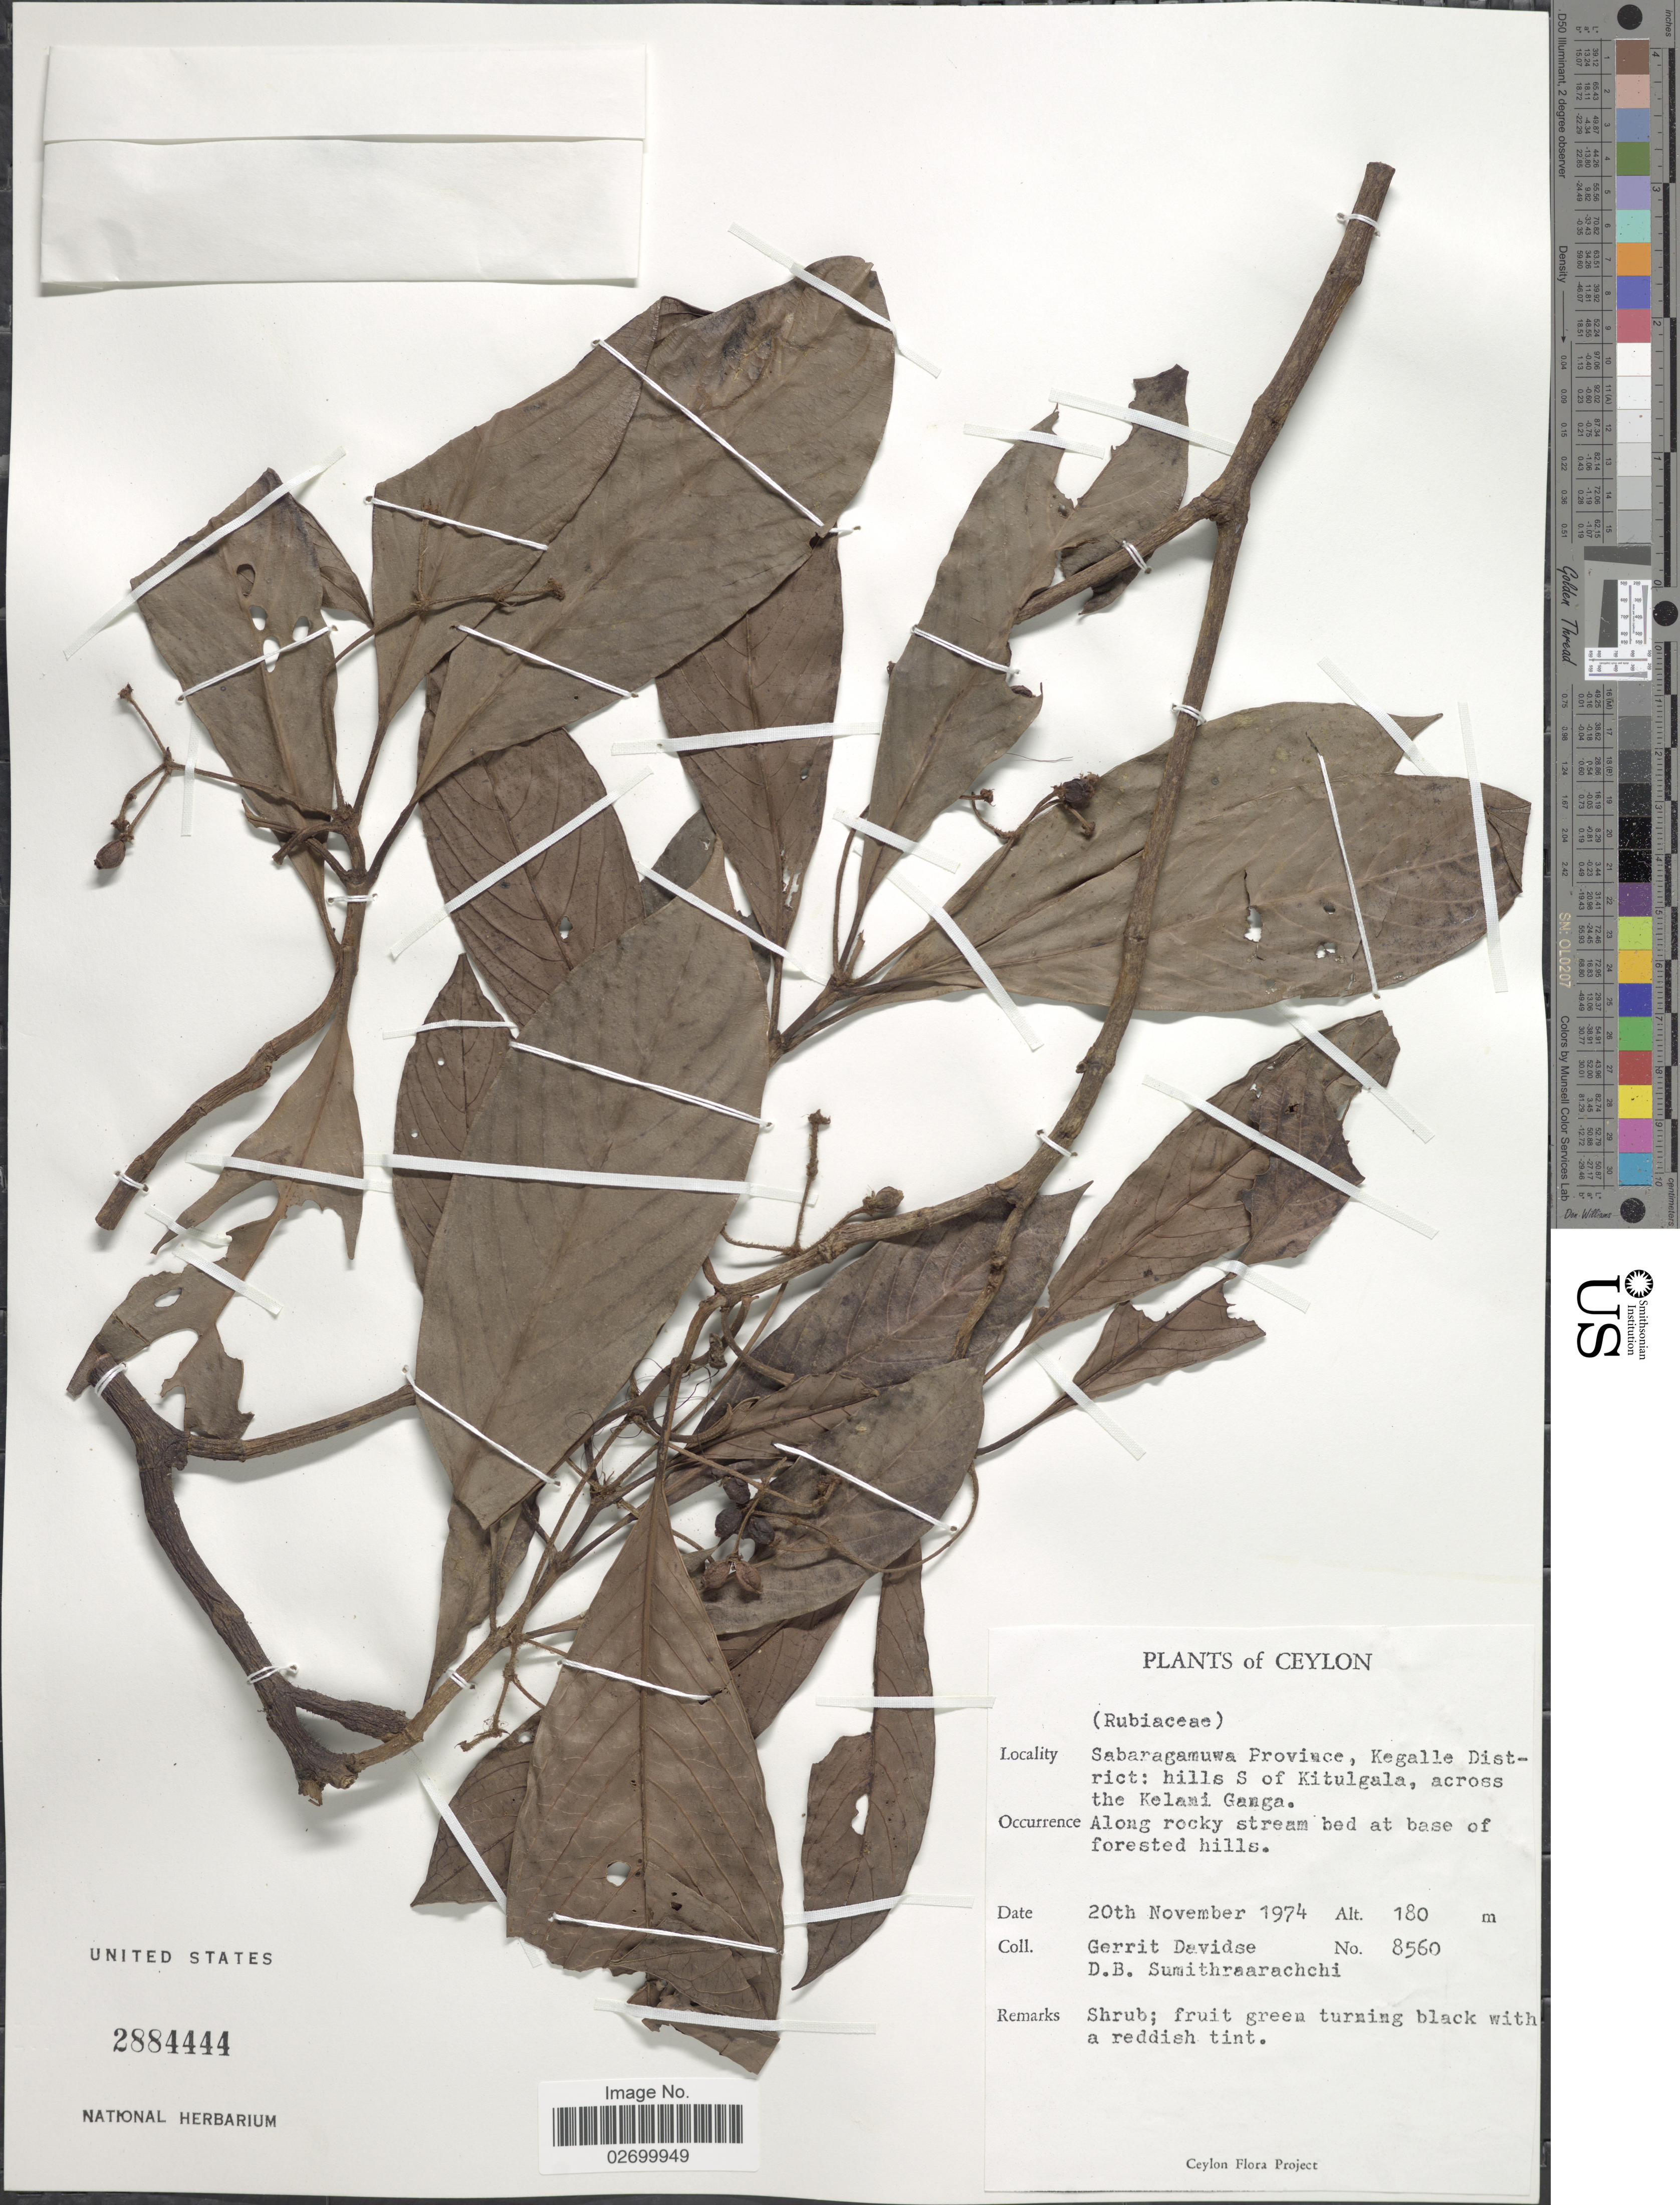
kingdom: Plantae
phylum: Tracheophyta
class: Magnoliopsida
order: Gentianales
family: Rubiaceae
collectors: G. Davidse & D. B. Sumithraarachchi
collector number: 8560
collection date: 1974-11-20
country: Sri Lanka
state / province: Sabaragamuwa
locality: Ceylon. Kegalle District: hills S of Kitulgala, across the Kelami Ganga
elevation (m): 180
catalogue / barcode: US 2884444